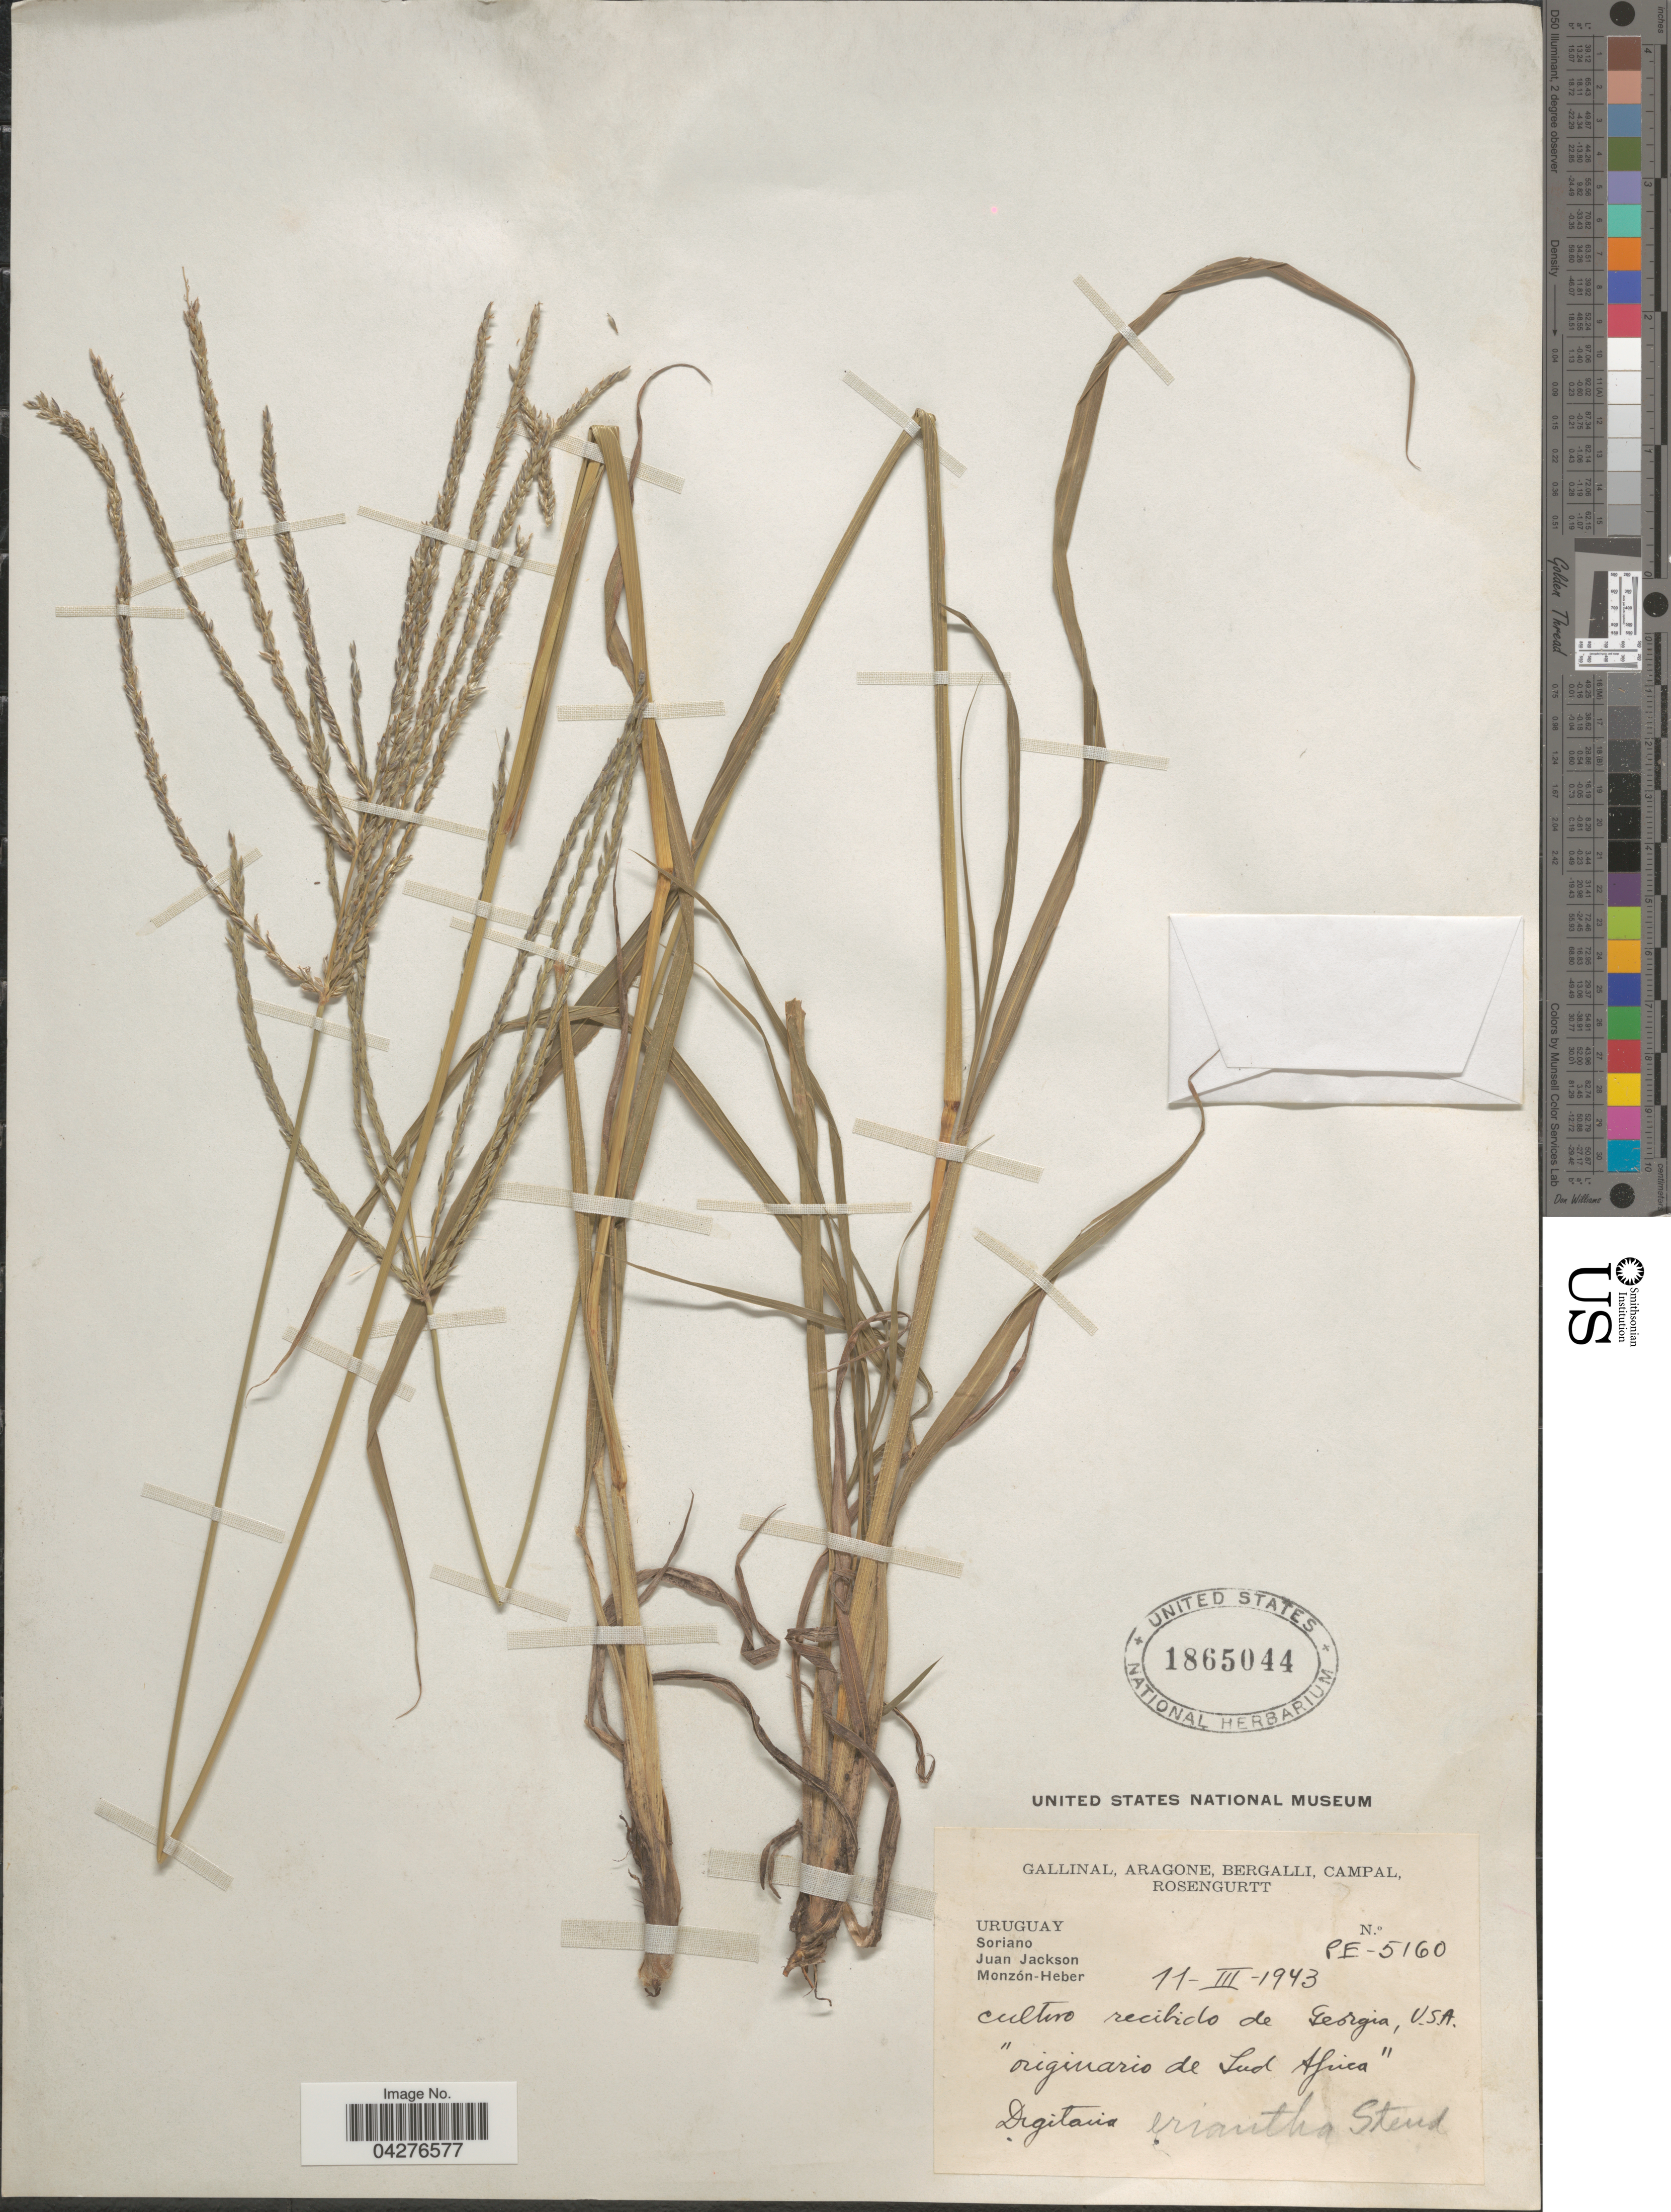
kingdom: Plantae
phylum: Tracheophyta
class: Liliopsida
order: Poales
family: Poaceae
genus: Digitaria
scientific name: Digitaria eriantha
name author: Steud.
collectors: -. Gallinal, -- Aragone, -- Bergalli, -- Campal & Rosengurtt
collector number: PE-5160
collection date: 1943-03-11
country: Uruguay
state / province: Soriano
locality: Juan Jackson. Monzón-Heber.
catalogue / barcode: US 1865044